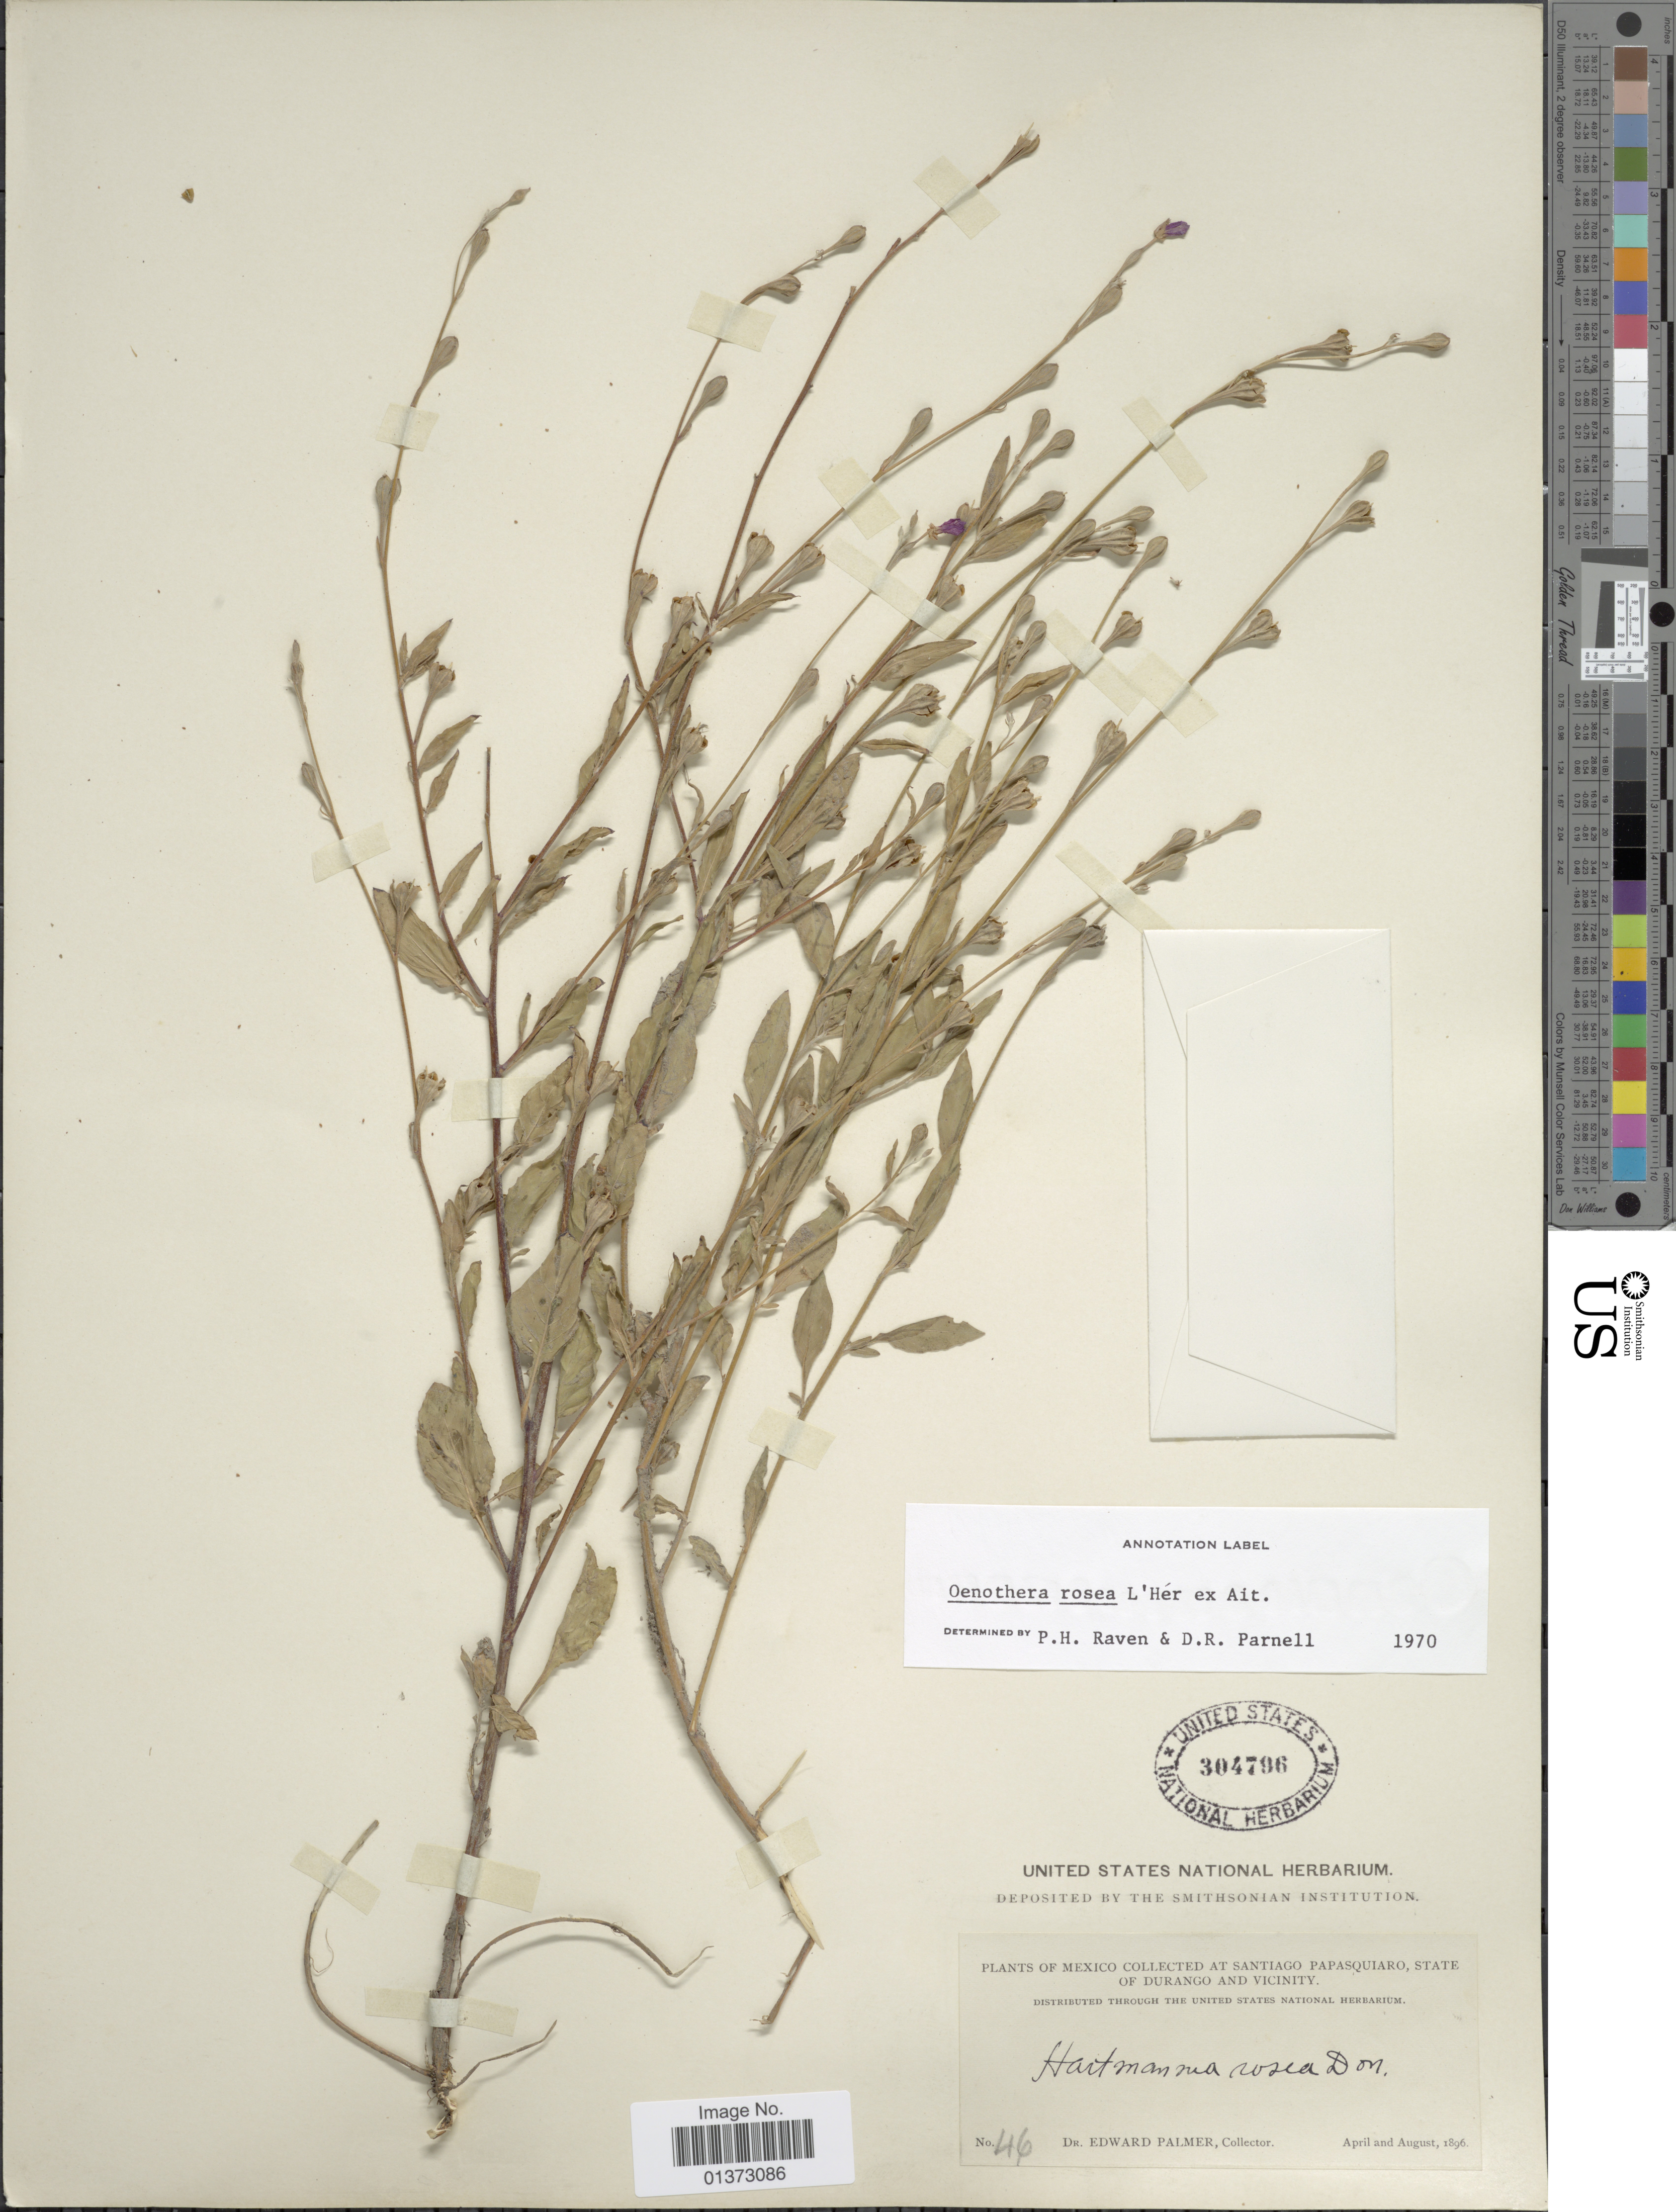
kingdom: Plantae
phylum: Tracheophyta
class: Magnoliopsida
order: Myrtales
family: Onagraceae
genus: Oenothera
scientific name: Oenothera rosea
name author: L'Hér. ex Aiton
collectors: E. Palmer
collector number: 46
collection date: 1896-04/1896-08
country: Mexico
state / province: Durango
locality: Santiago Papasaquiaro, State of Durango and vicinity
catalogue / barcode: US 304796